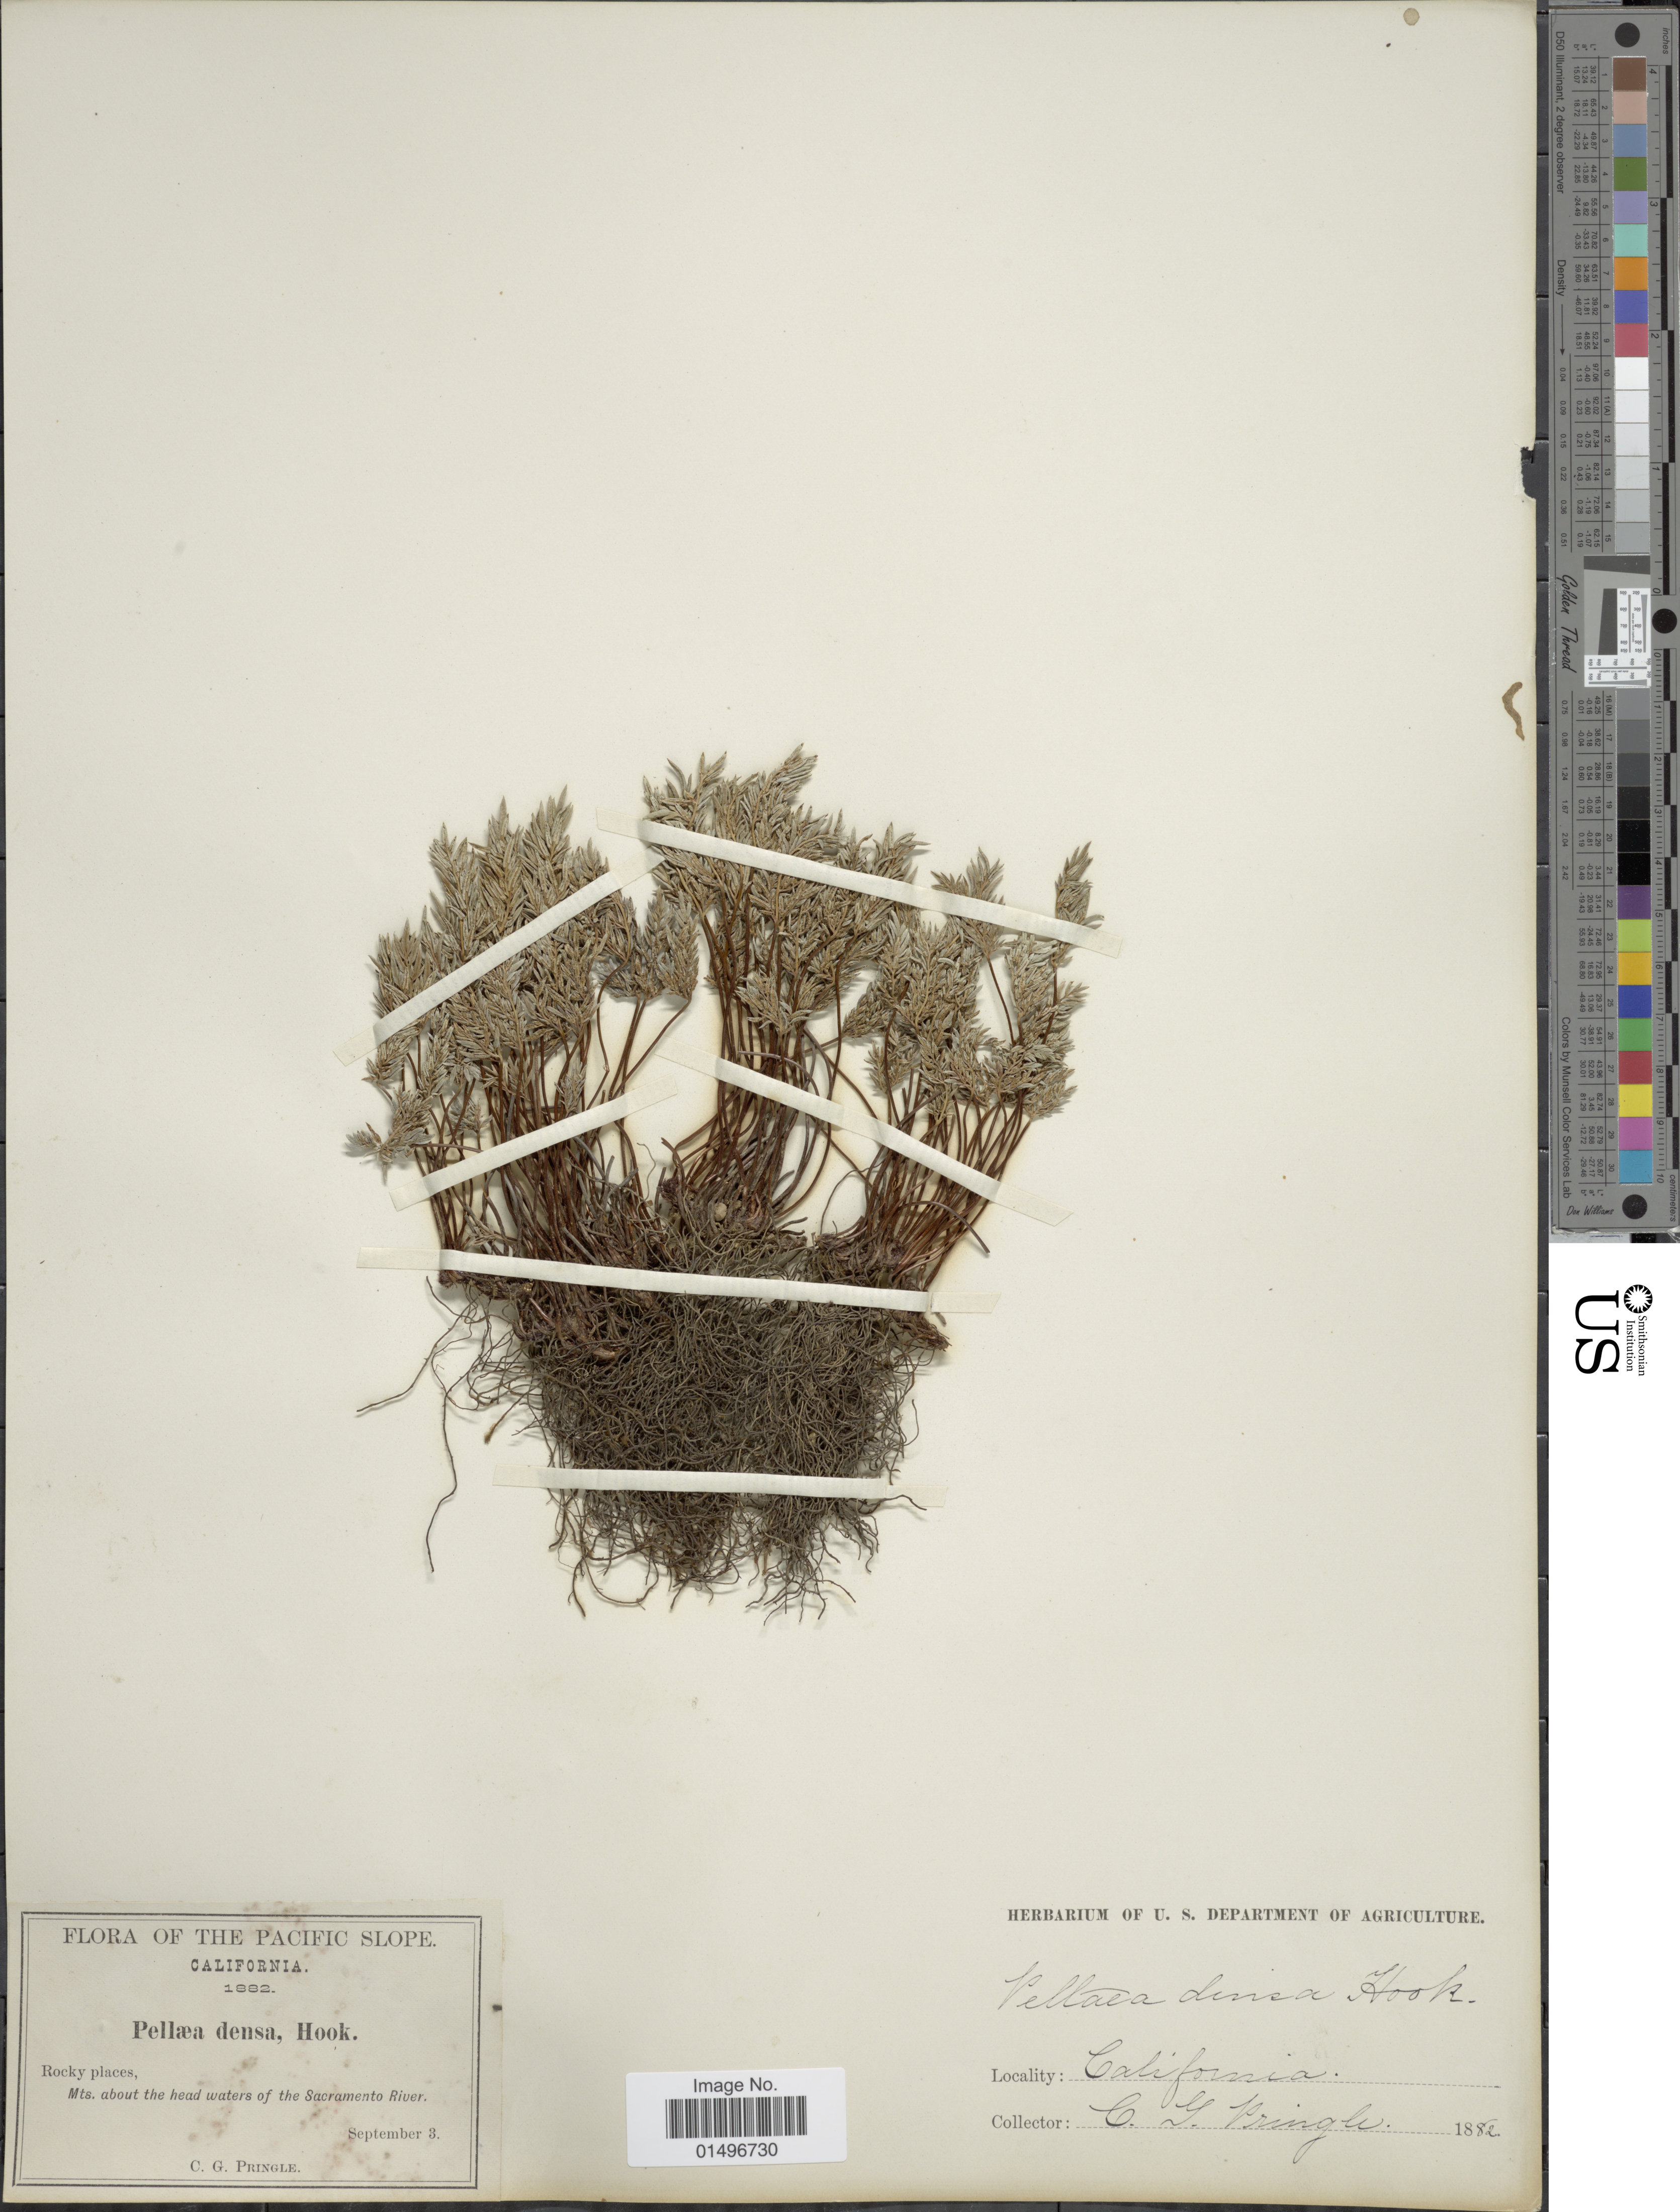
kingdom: Plantae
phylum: Tracheophyta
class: Polypodiopsida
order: Polypodiales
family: Pteridaceae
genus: Aspidotis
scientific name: Aspidotis densa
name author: (Brack.) Lellinger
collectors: C. G. Pringle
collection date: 1882-09-03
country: United States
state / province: California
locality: Pacific Slope, California, Mts. about the head waters of the Sacramento River.